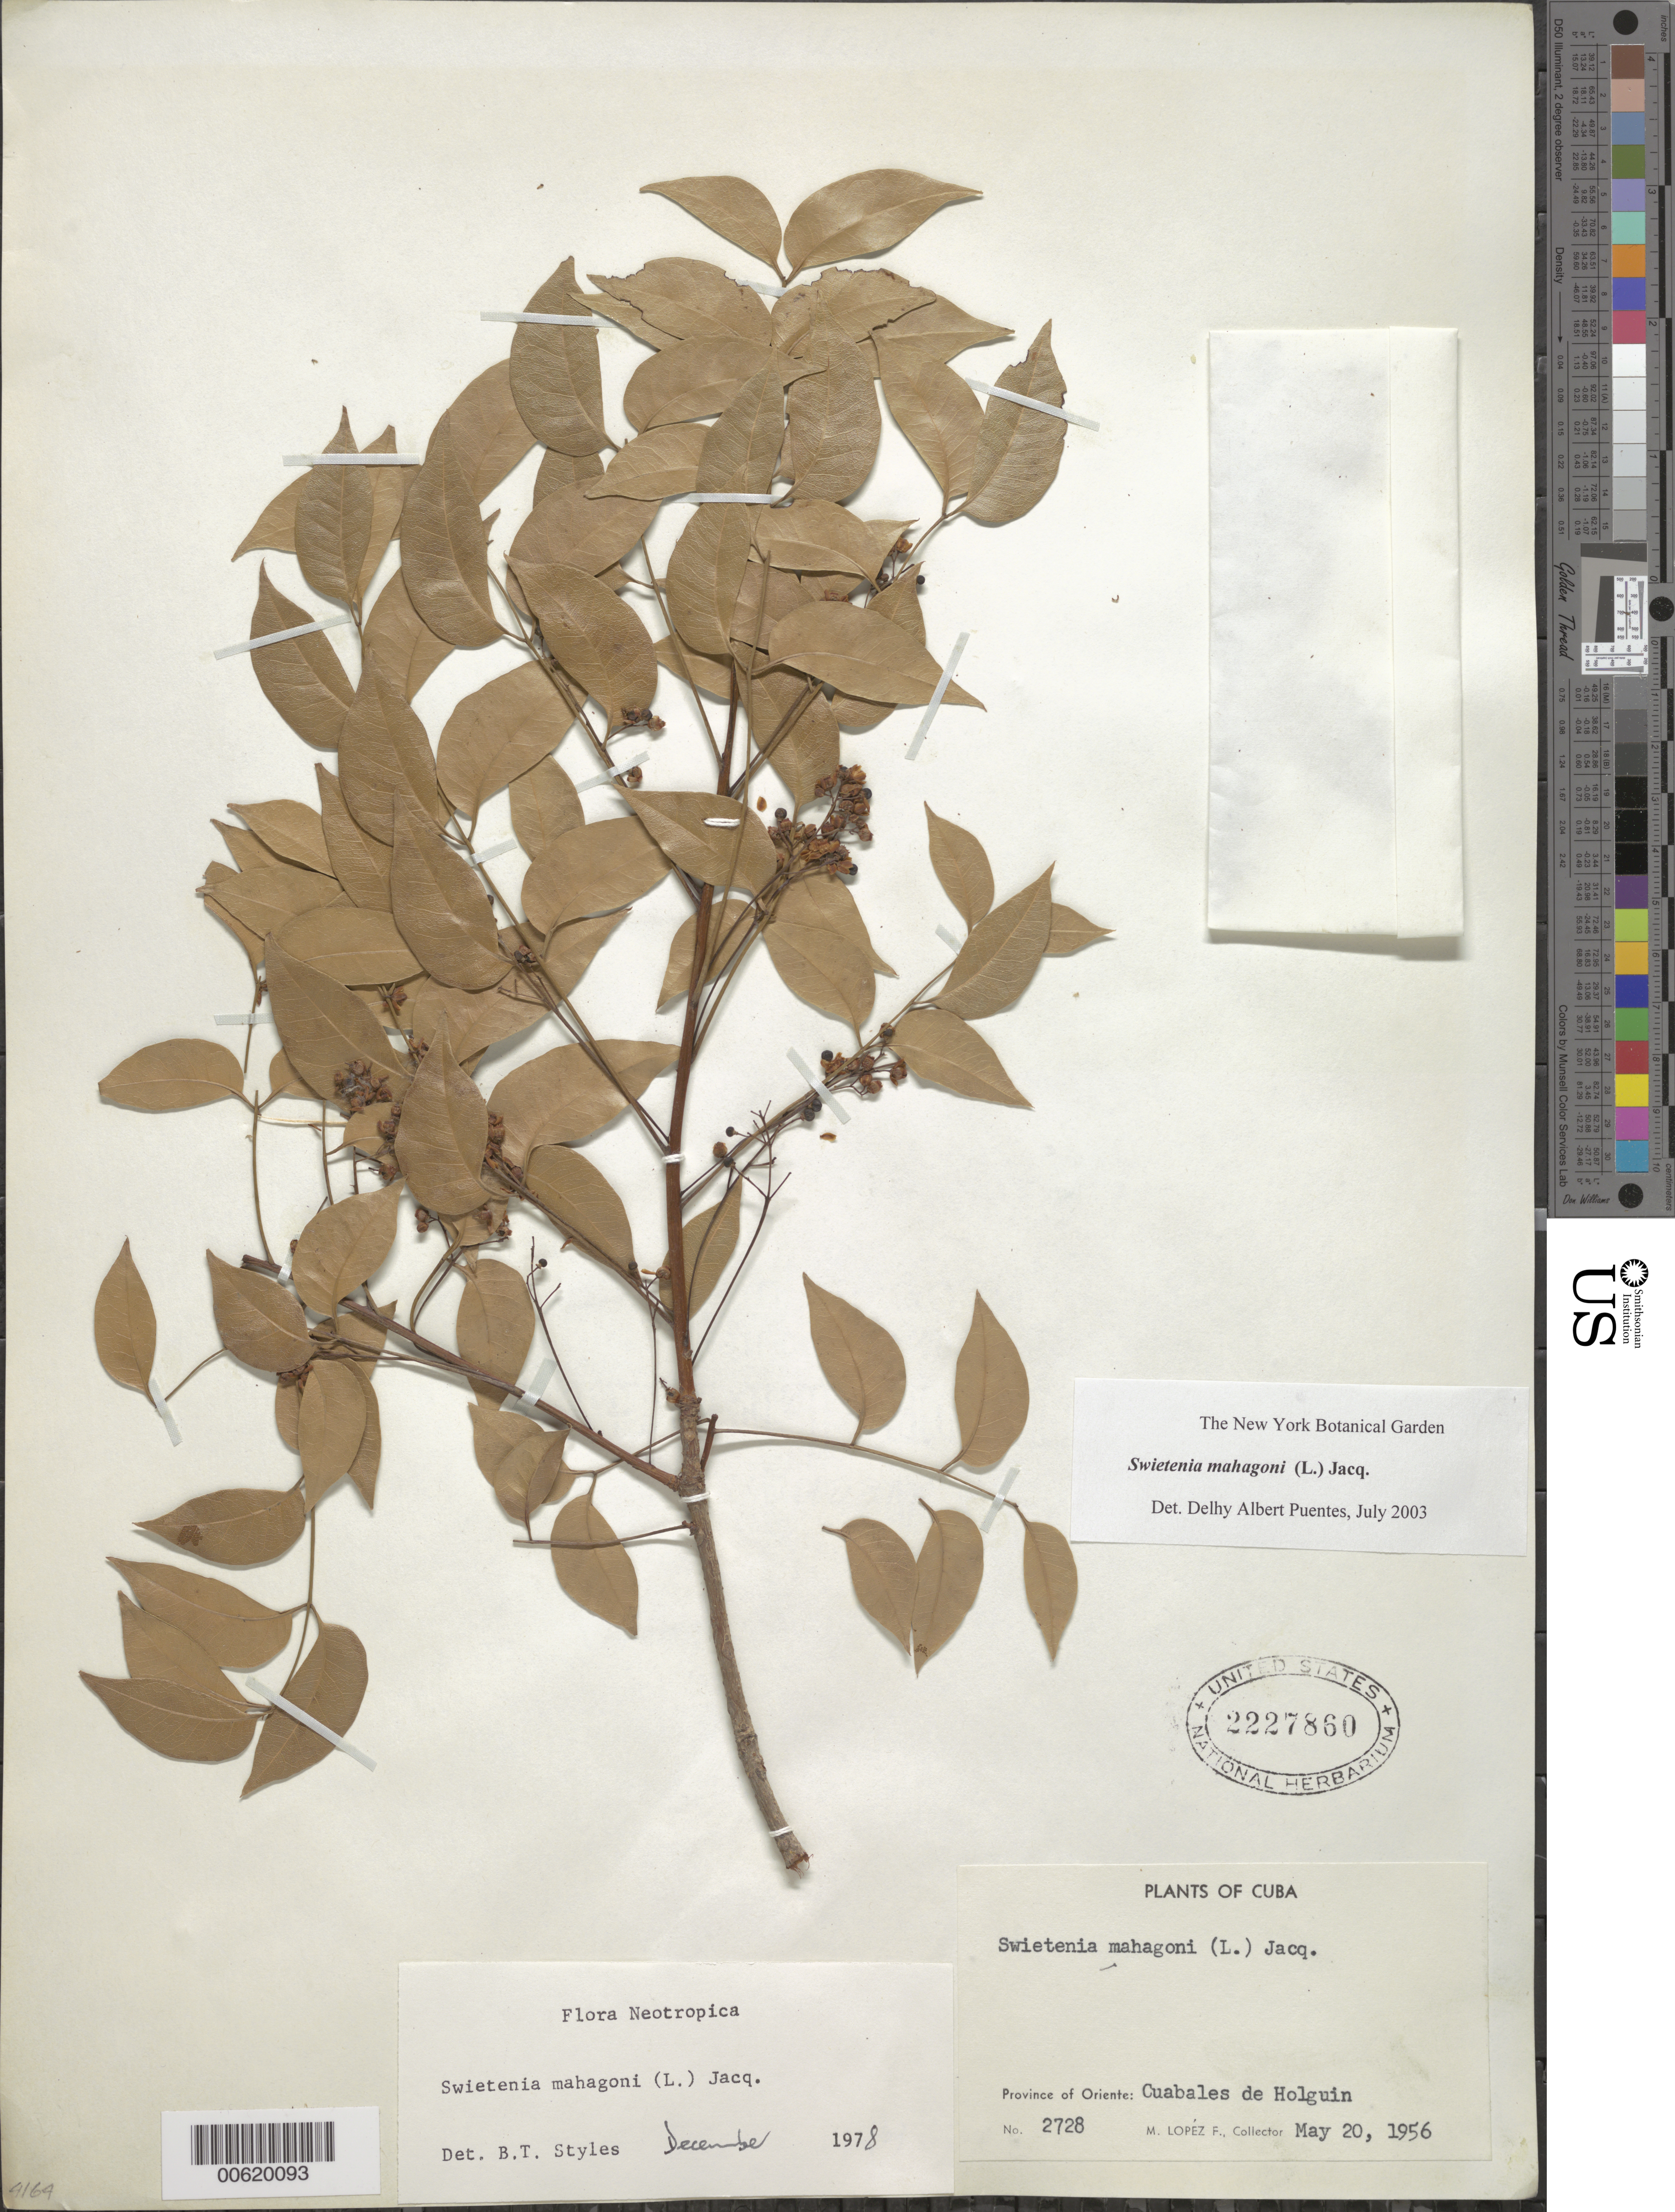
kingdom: Plantae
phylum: Tracheophyta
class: Magnoliopsida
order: Sapindales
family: Meliaceae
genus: Swietenia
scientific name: Swietenia mahagoni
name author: (L.) Jacq.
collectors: M. López Figueiras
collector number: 2728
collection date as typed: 20 May 1956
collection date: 1956-05-20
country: Cuba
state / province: Holguín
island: Greater Antilles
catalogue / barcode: US 2227860